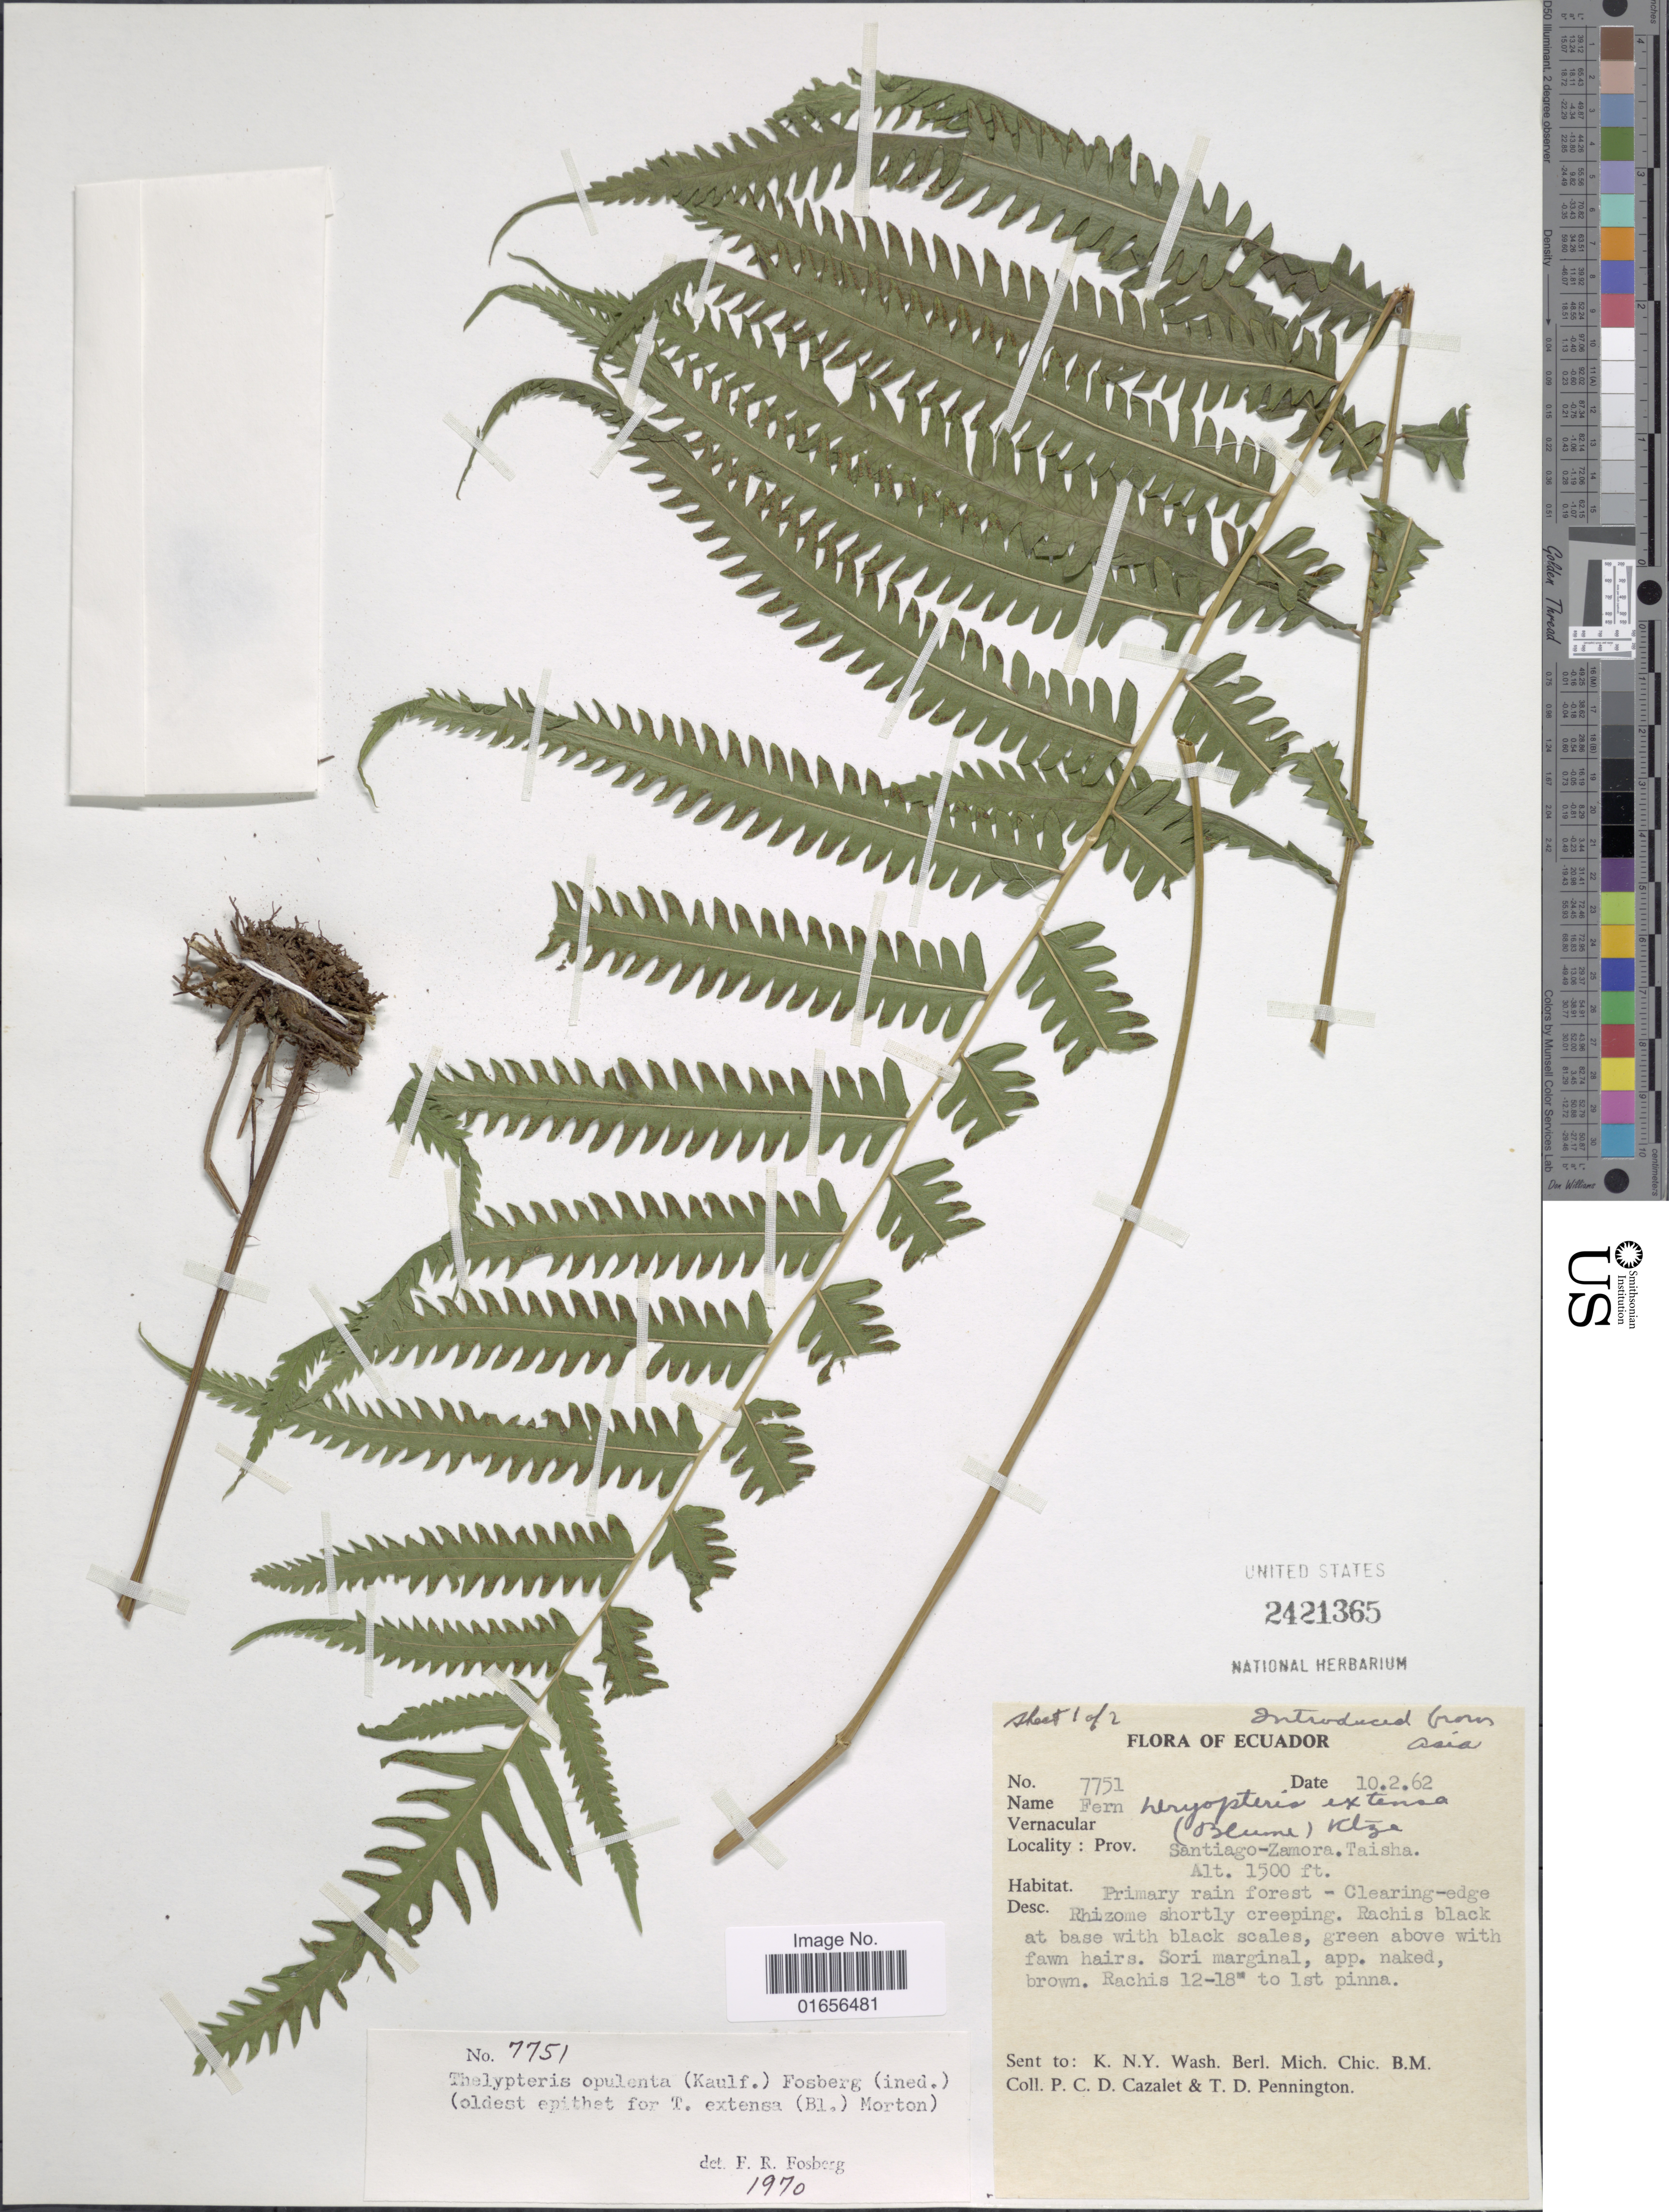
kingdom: Plantae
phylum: Tracheophyta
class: Polypodiopsida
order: Polypodiales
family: Thelypteridaceae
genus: Amphineuron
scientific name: Amphineuron opulentum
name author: (Kaulf.) Holttum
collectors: P. C. D. Cazalet & T. D. Pennington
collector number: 7751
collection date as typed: Transcribed d/m/y: 10/2/62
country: Ecuador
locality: Prov. Santiago-Zamora. Taisha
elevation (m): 457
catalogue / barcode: US 2421365